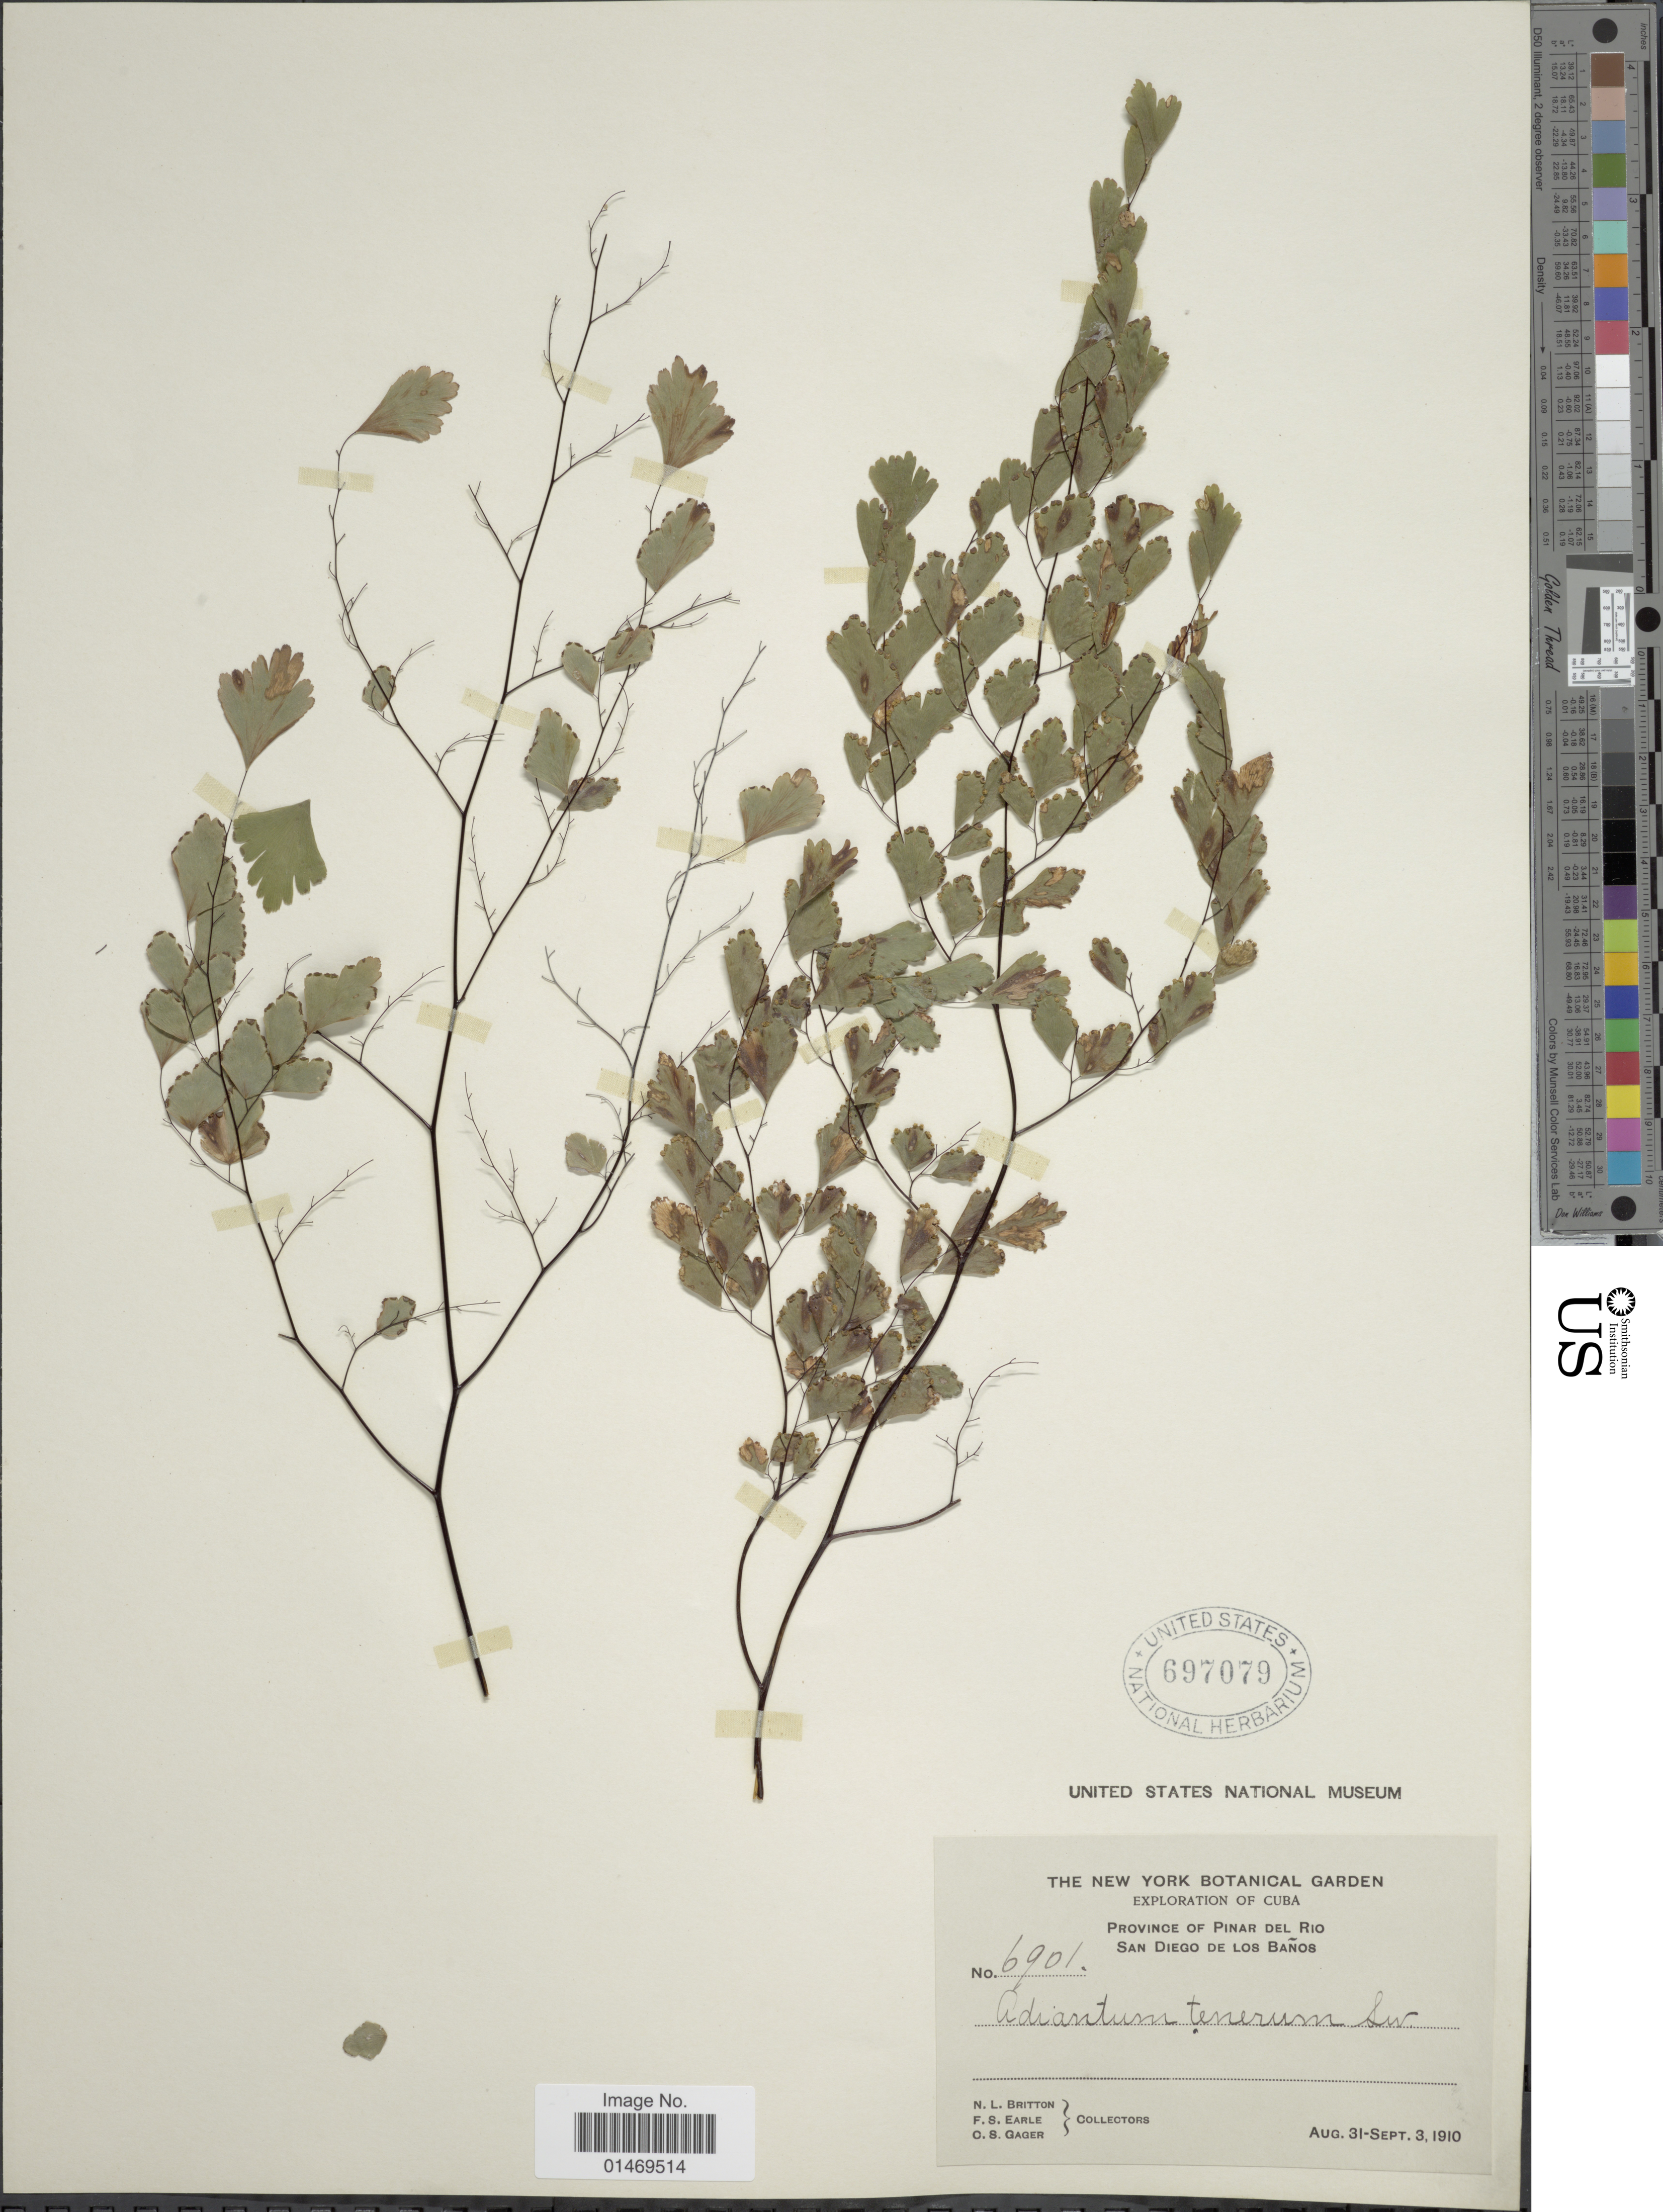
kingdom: Plantae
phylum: Tracheophyta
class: Polypodiopsida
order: Polypodiales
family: Pteridaceae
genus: Adiantum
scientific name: Adiantum tenerum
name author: Sw.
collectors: N. Britton, F. S. Earle & C. Gager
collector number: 6901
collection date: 1910-08-31/1910-09-03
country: Cuba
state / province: Pinar del Río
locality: San Diego de los Banos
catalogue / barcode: US 697079